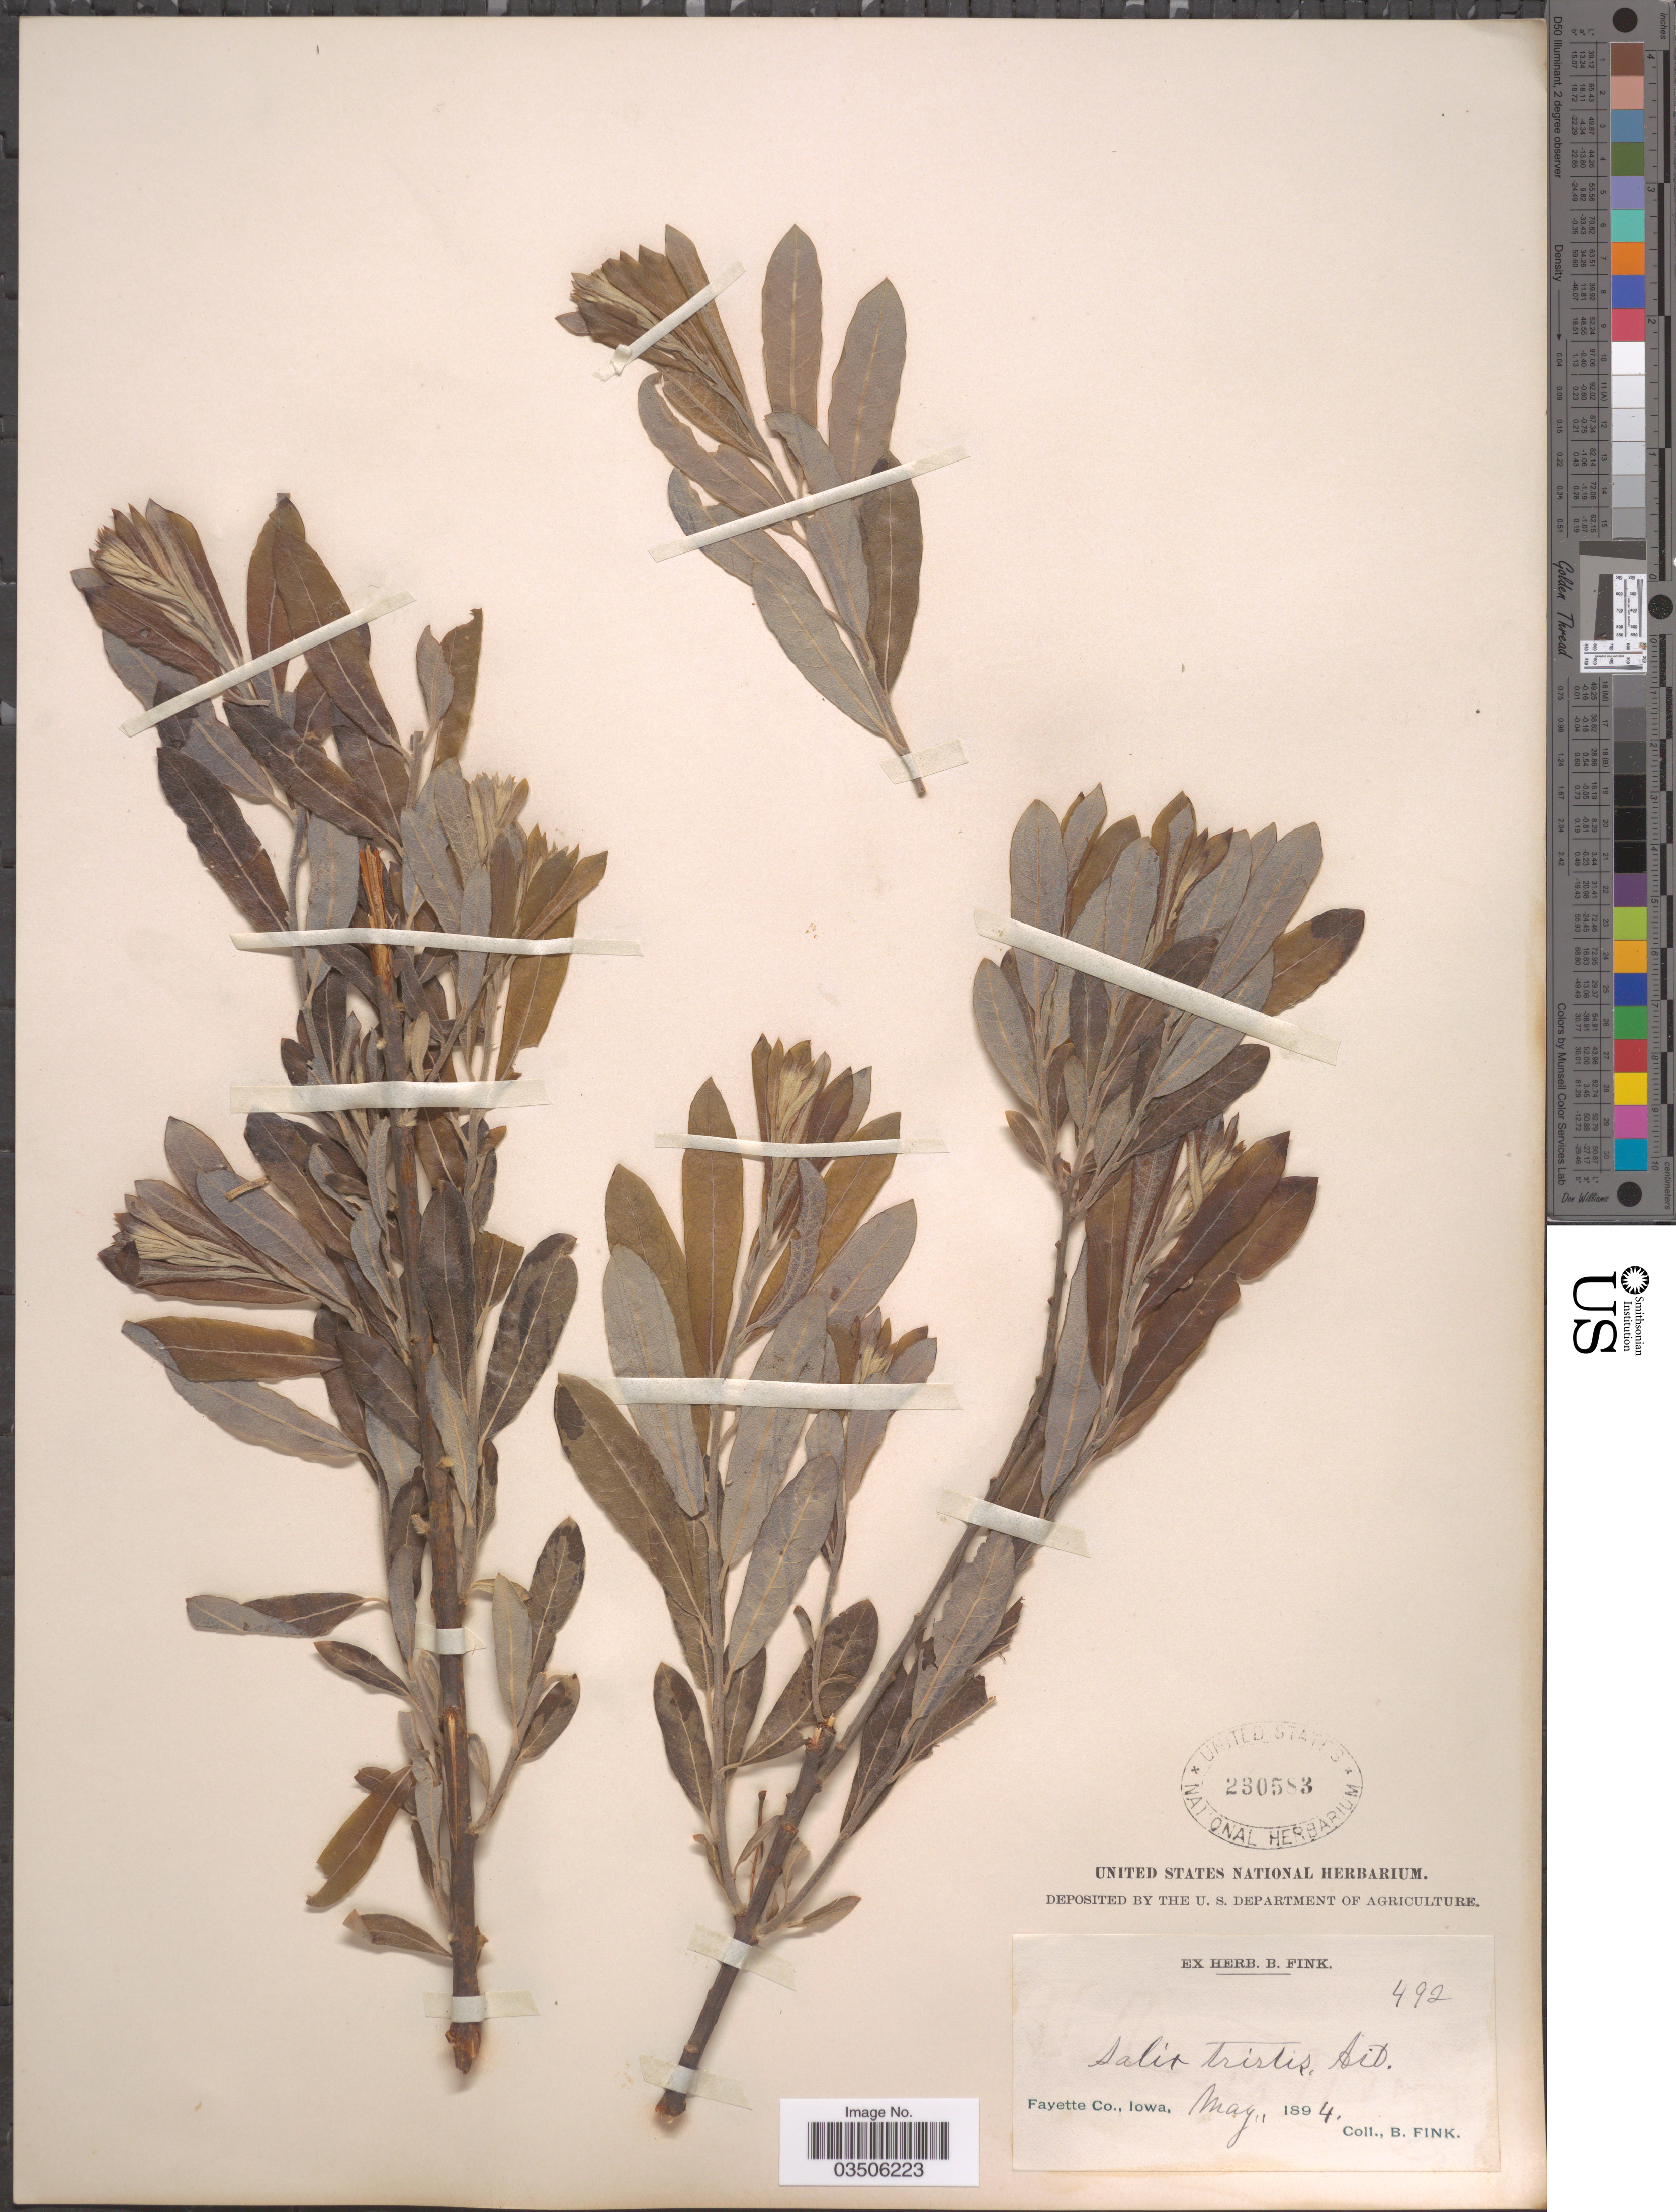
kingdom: Plantae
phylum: Tracheophyta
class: Magnoliopsida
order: Malpighiales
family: Salicaceae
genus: Salix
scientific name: Salix tristis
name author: Aiton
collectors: B. Fink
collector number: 492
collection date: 1894-05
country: United States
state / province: Iowa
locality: Fayette Co.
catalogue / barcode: US 230583